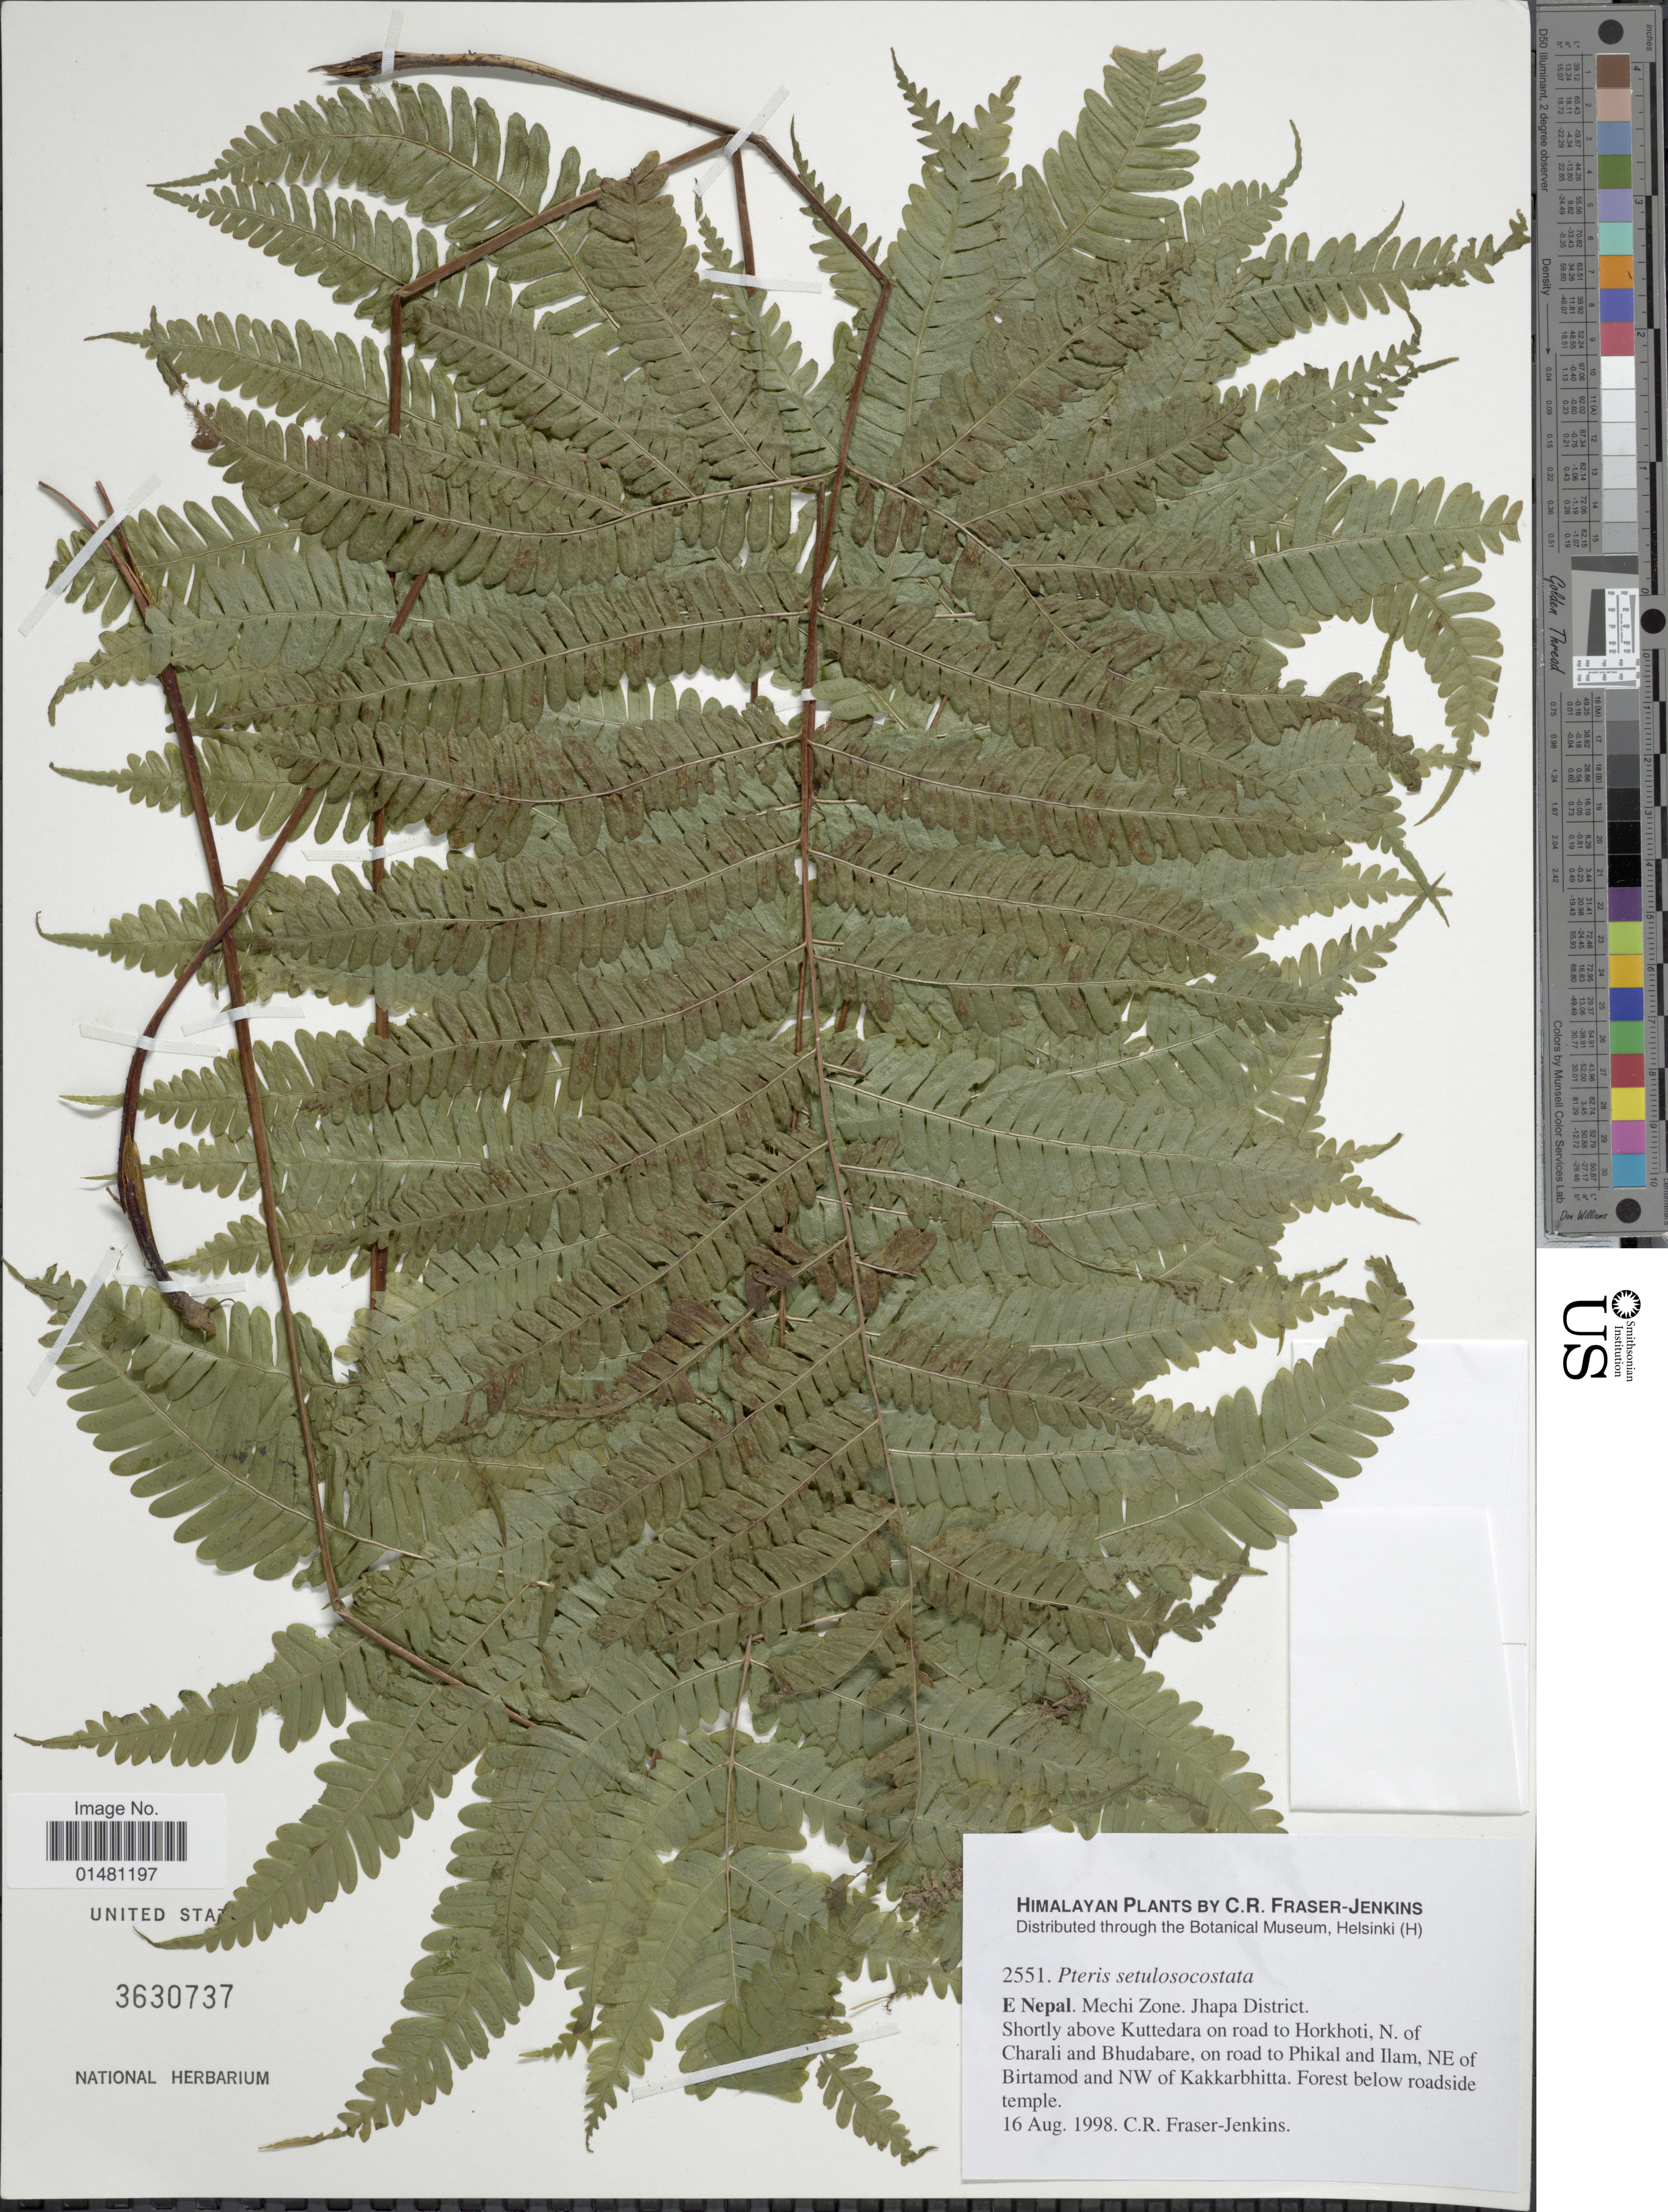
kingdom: Plantae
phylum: Tracheophyta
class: Polypodiopsida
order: Polypodiales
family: Pteridaceae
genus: Pteris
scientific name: Pteris setulosocostulata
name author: Hayata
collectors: C. R. Fraser-Jenkins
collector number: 2551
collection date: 1998-08-16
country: Nepal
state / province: Mechi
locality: Himalayan, E Nepal. Mechi Zone. JHapa District. Shortly above Kuttedara on road to Horkhoti, N of Charali and Bhudabare, on road to Phikal and Ilam, NE of Birtamod and NW of Kakkarbhitta. Forest below roadside temple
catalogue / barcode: US 3630737